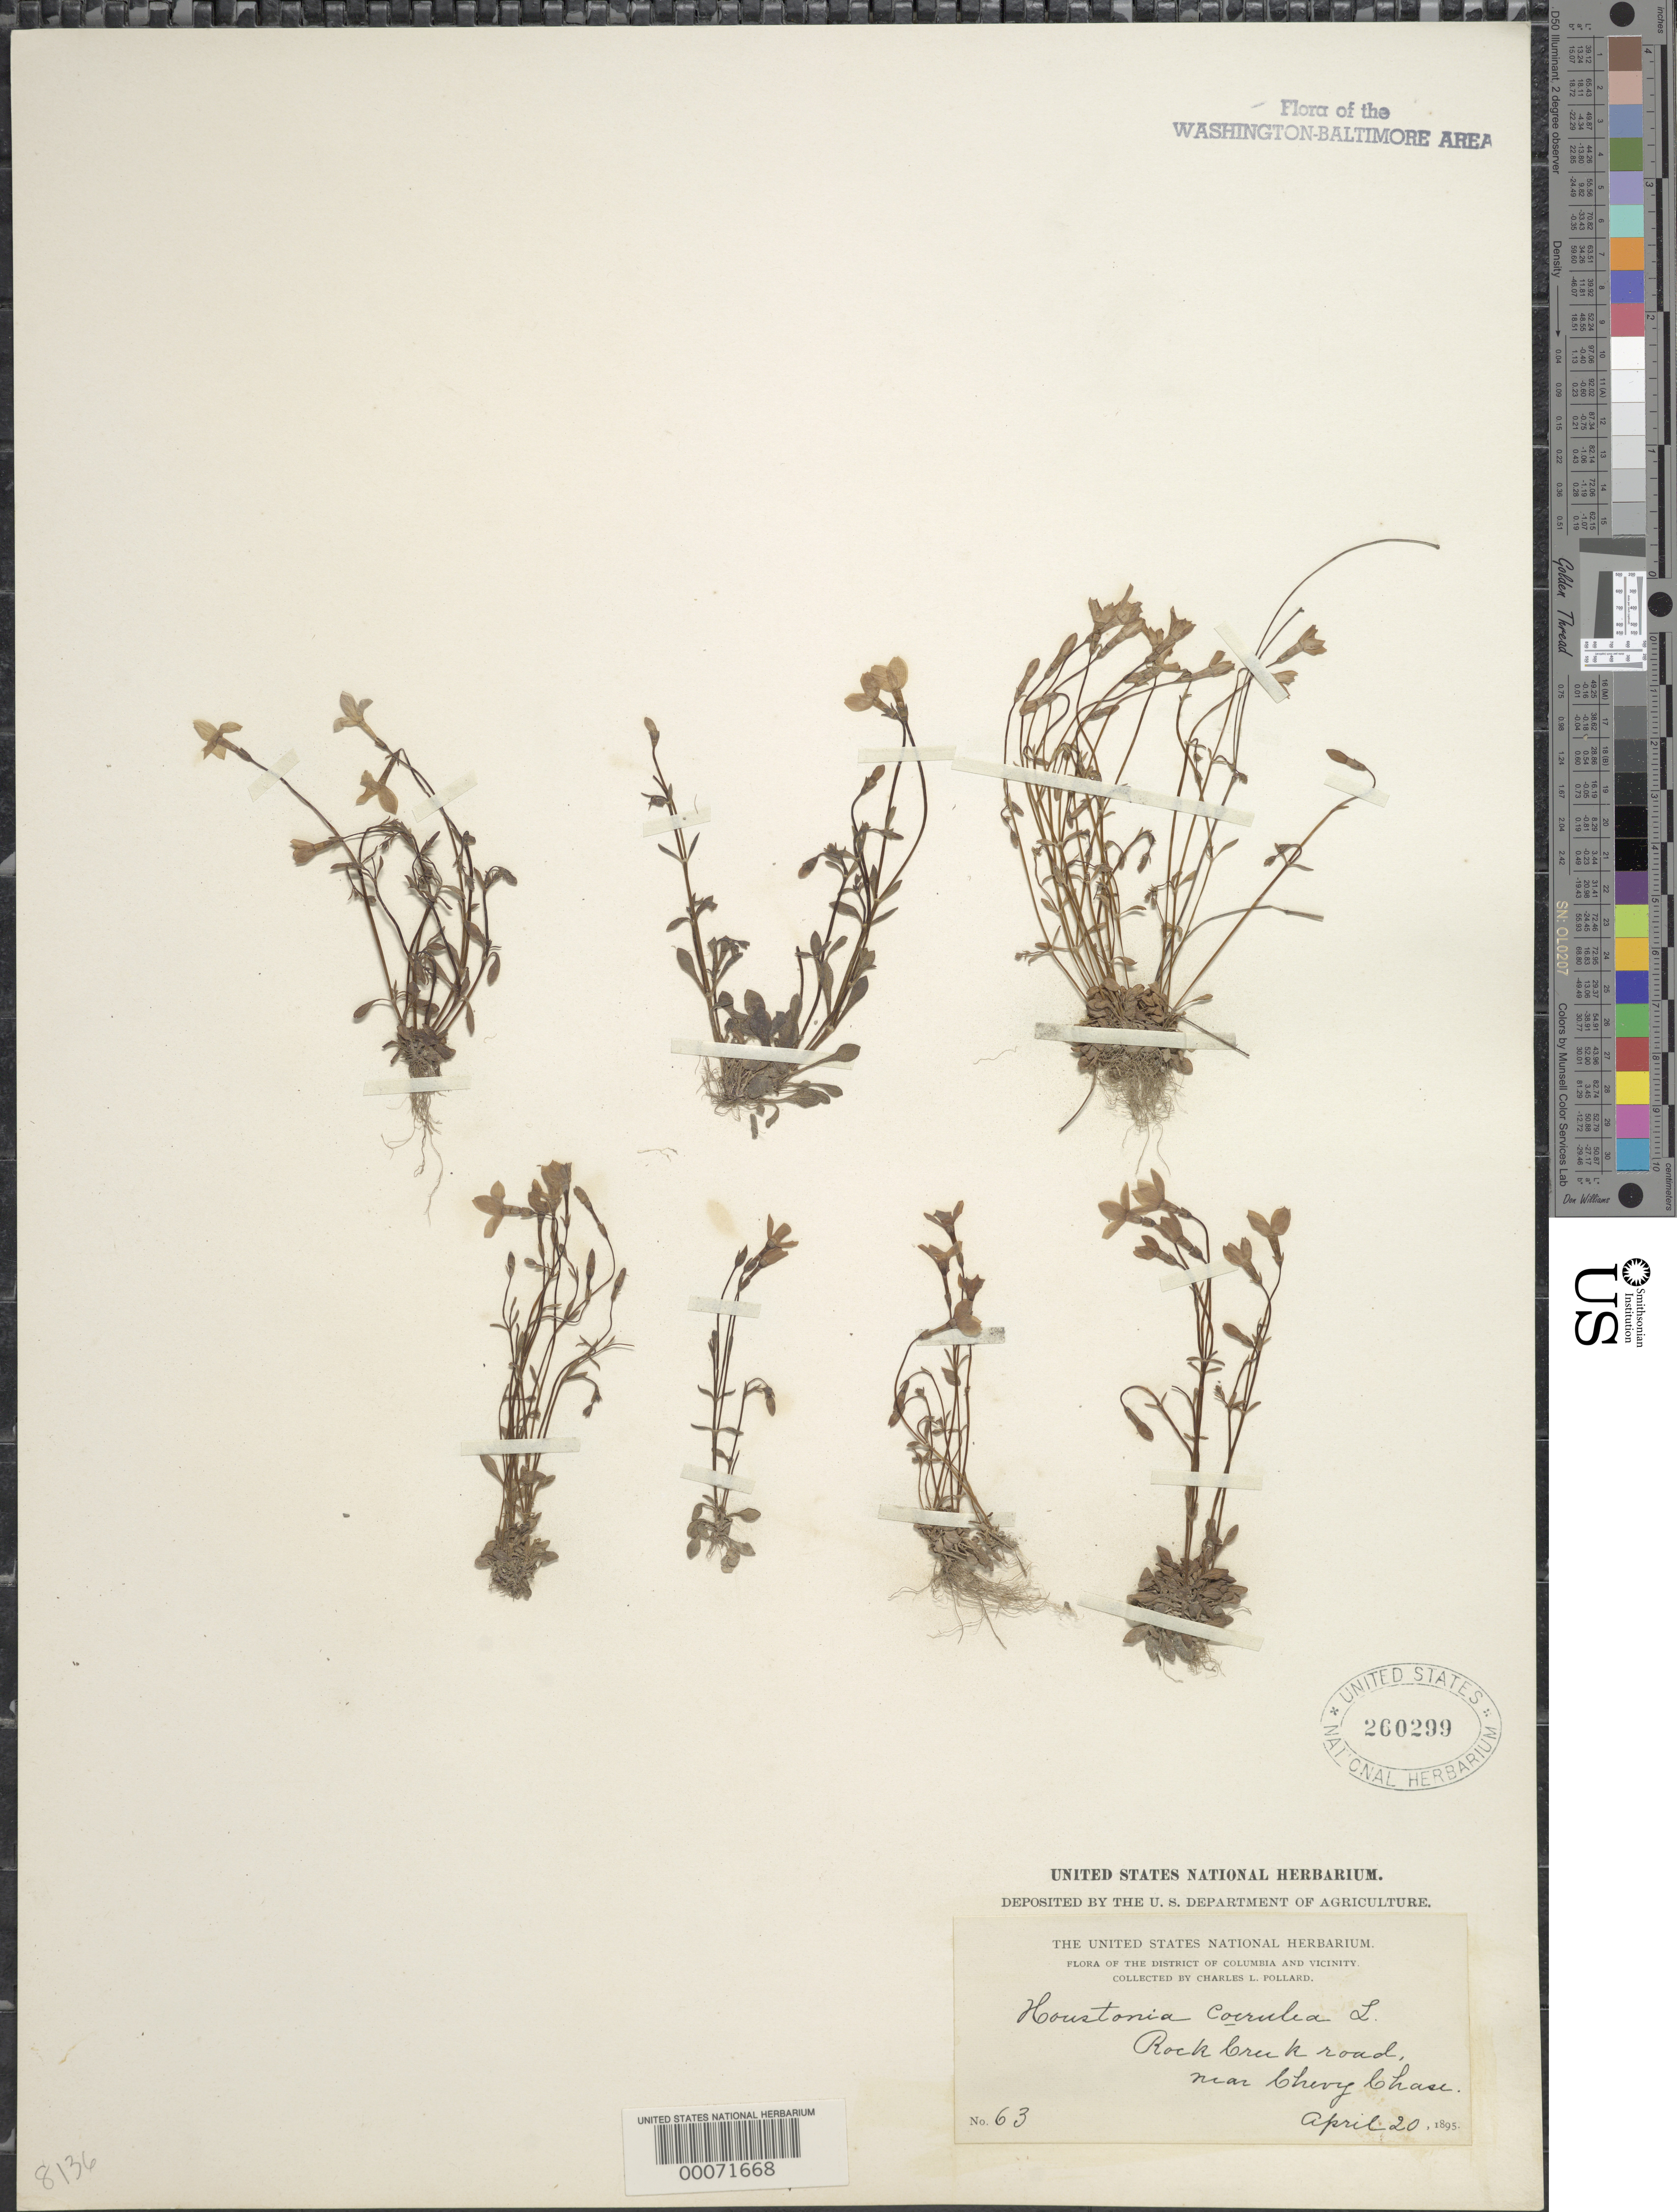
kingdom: Plantae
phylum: Tracheophyta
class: Magnoliopsida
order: Gentianales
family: Rubiaceae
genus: Houstonia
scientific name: Houstonia caerulea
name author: L.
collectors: C. L. Pollard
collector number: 63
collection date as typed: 20 Apr 1895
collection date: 1895-04-20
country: United States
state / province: Maryland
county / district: Montgomery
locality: Rock Creek Rd. near Chevy Chase Rock Creek Park and Vicinity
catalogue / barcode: US 260299